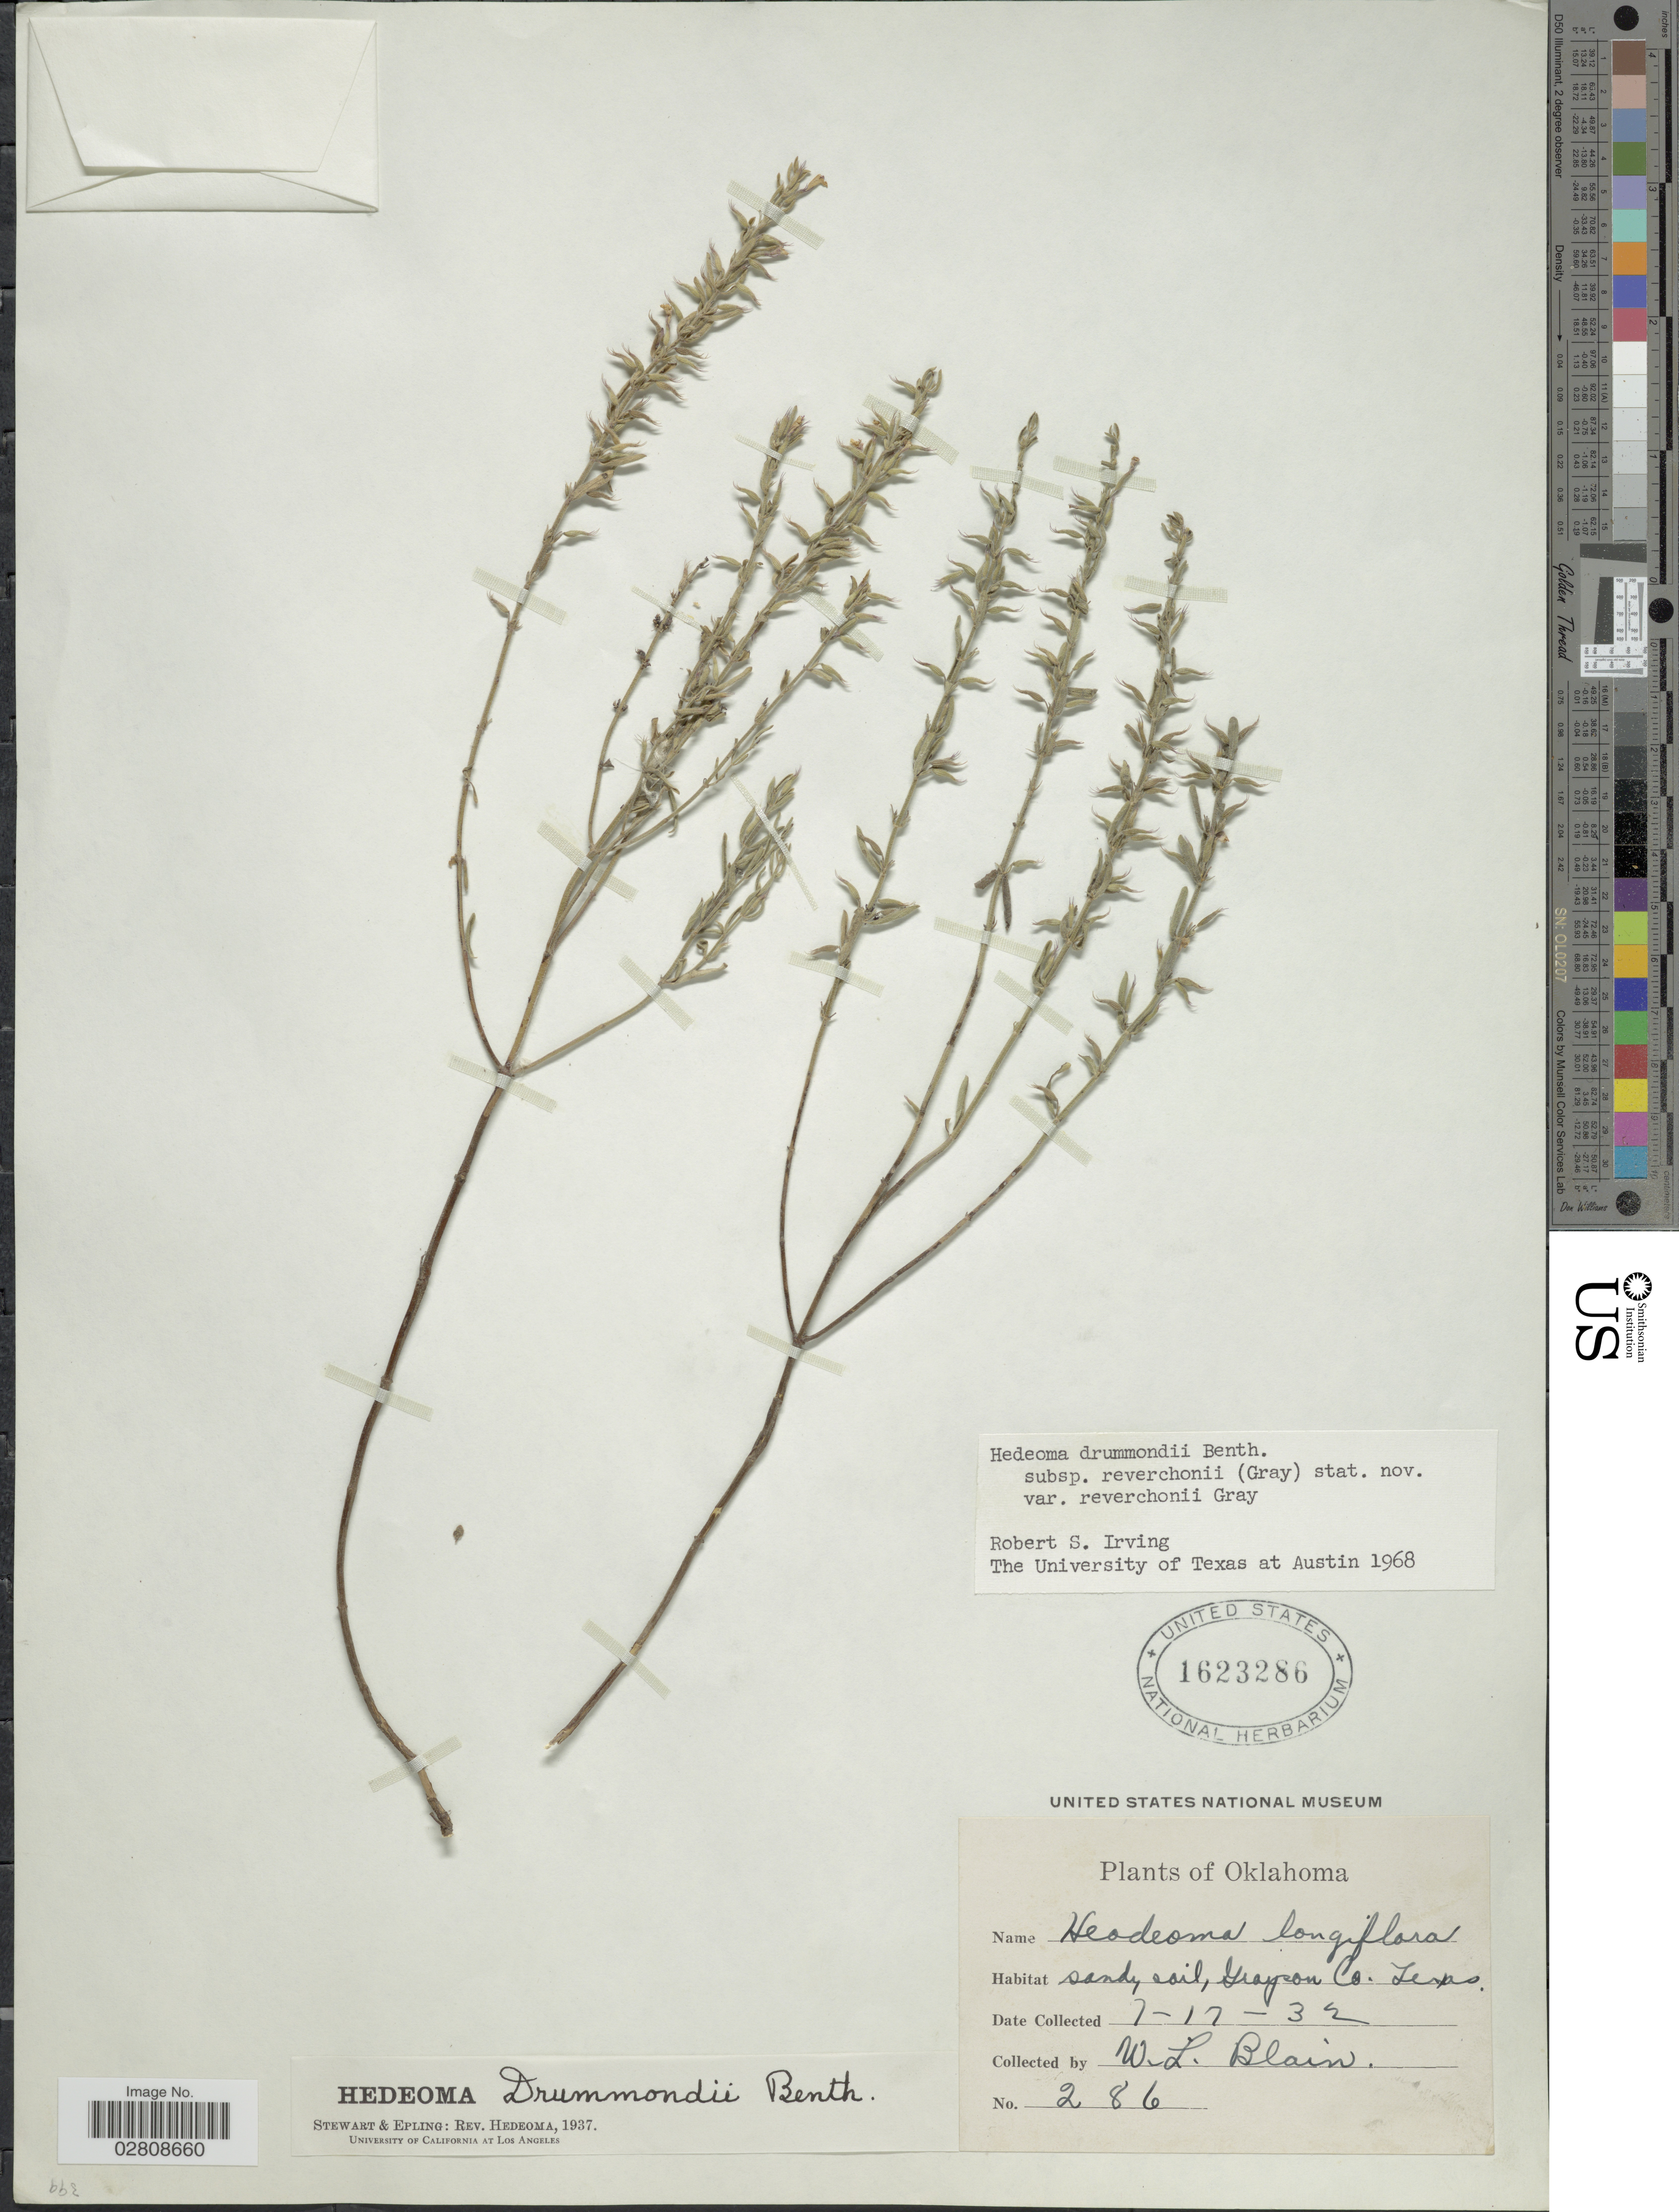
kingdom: Plantae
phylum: Tracheophyta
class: Magnoliopsida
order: Lamiales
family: Lamiaceae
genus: Hedeoma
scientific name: Hedeoma drummondii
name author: Benth.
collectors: W. Blain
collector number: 286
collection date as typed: Transcribed d/m/y: 17/7/32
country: United States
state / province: Texas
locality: Grayson Co.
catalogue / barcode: US 1623286